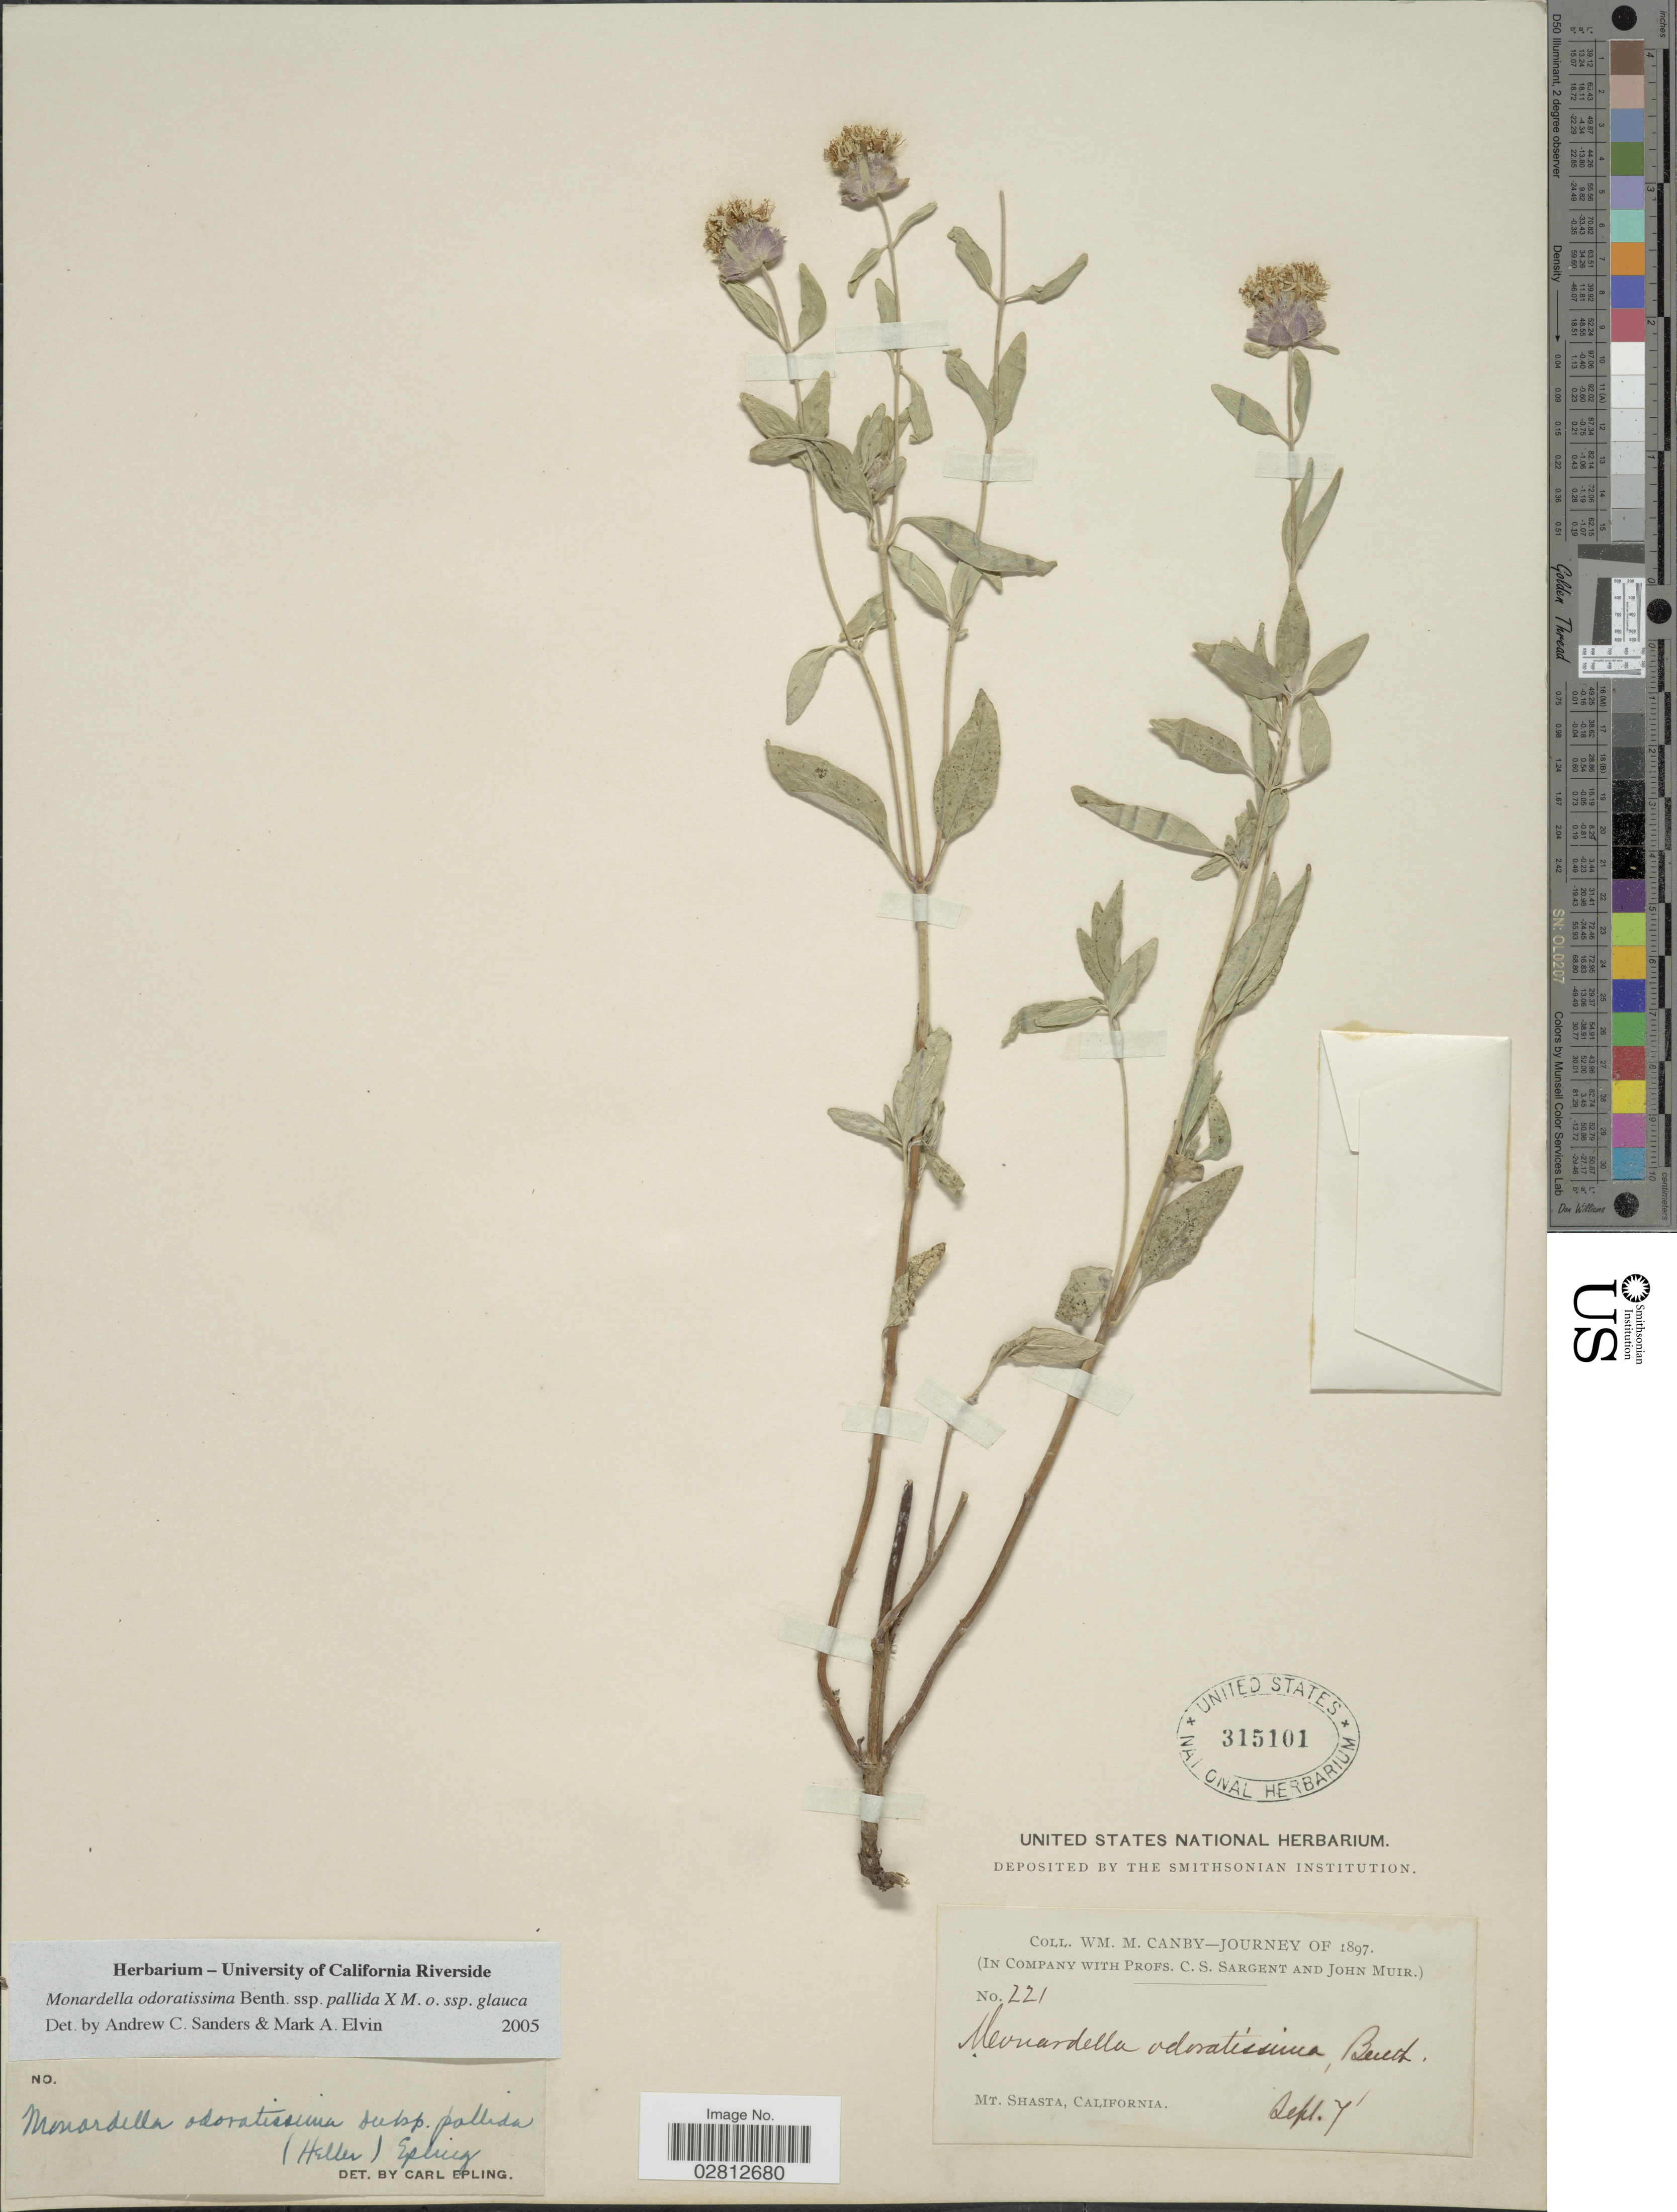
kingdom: Plantae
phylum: Tracheophyta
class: Magnoliopsida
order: Lamiales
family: Lamiaceae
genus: Monardella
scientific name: Monardella odoratissima subsp. pallida x M. odoratissima subsp. obispoensis (Hoover) Brunell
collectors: W. M. Canby, C. S. Sargent & J. Muir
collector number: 221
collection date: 1897-09-07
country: United States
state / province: California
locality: Mt. Shasta.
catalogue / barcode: US 315101